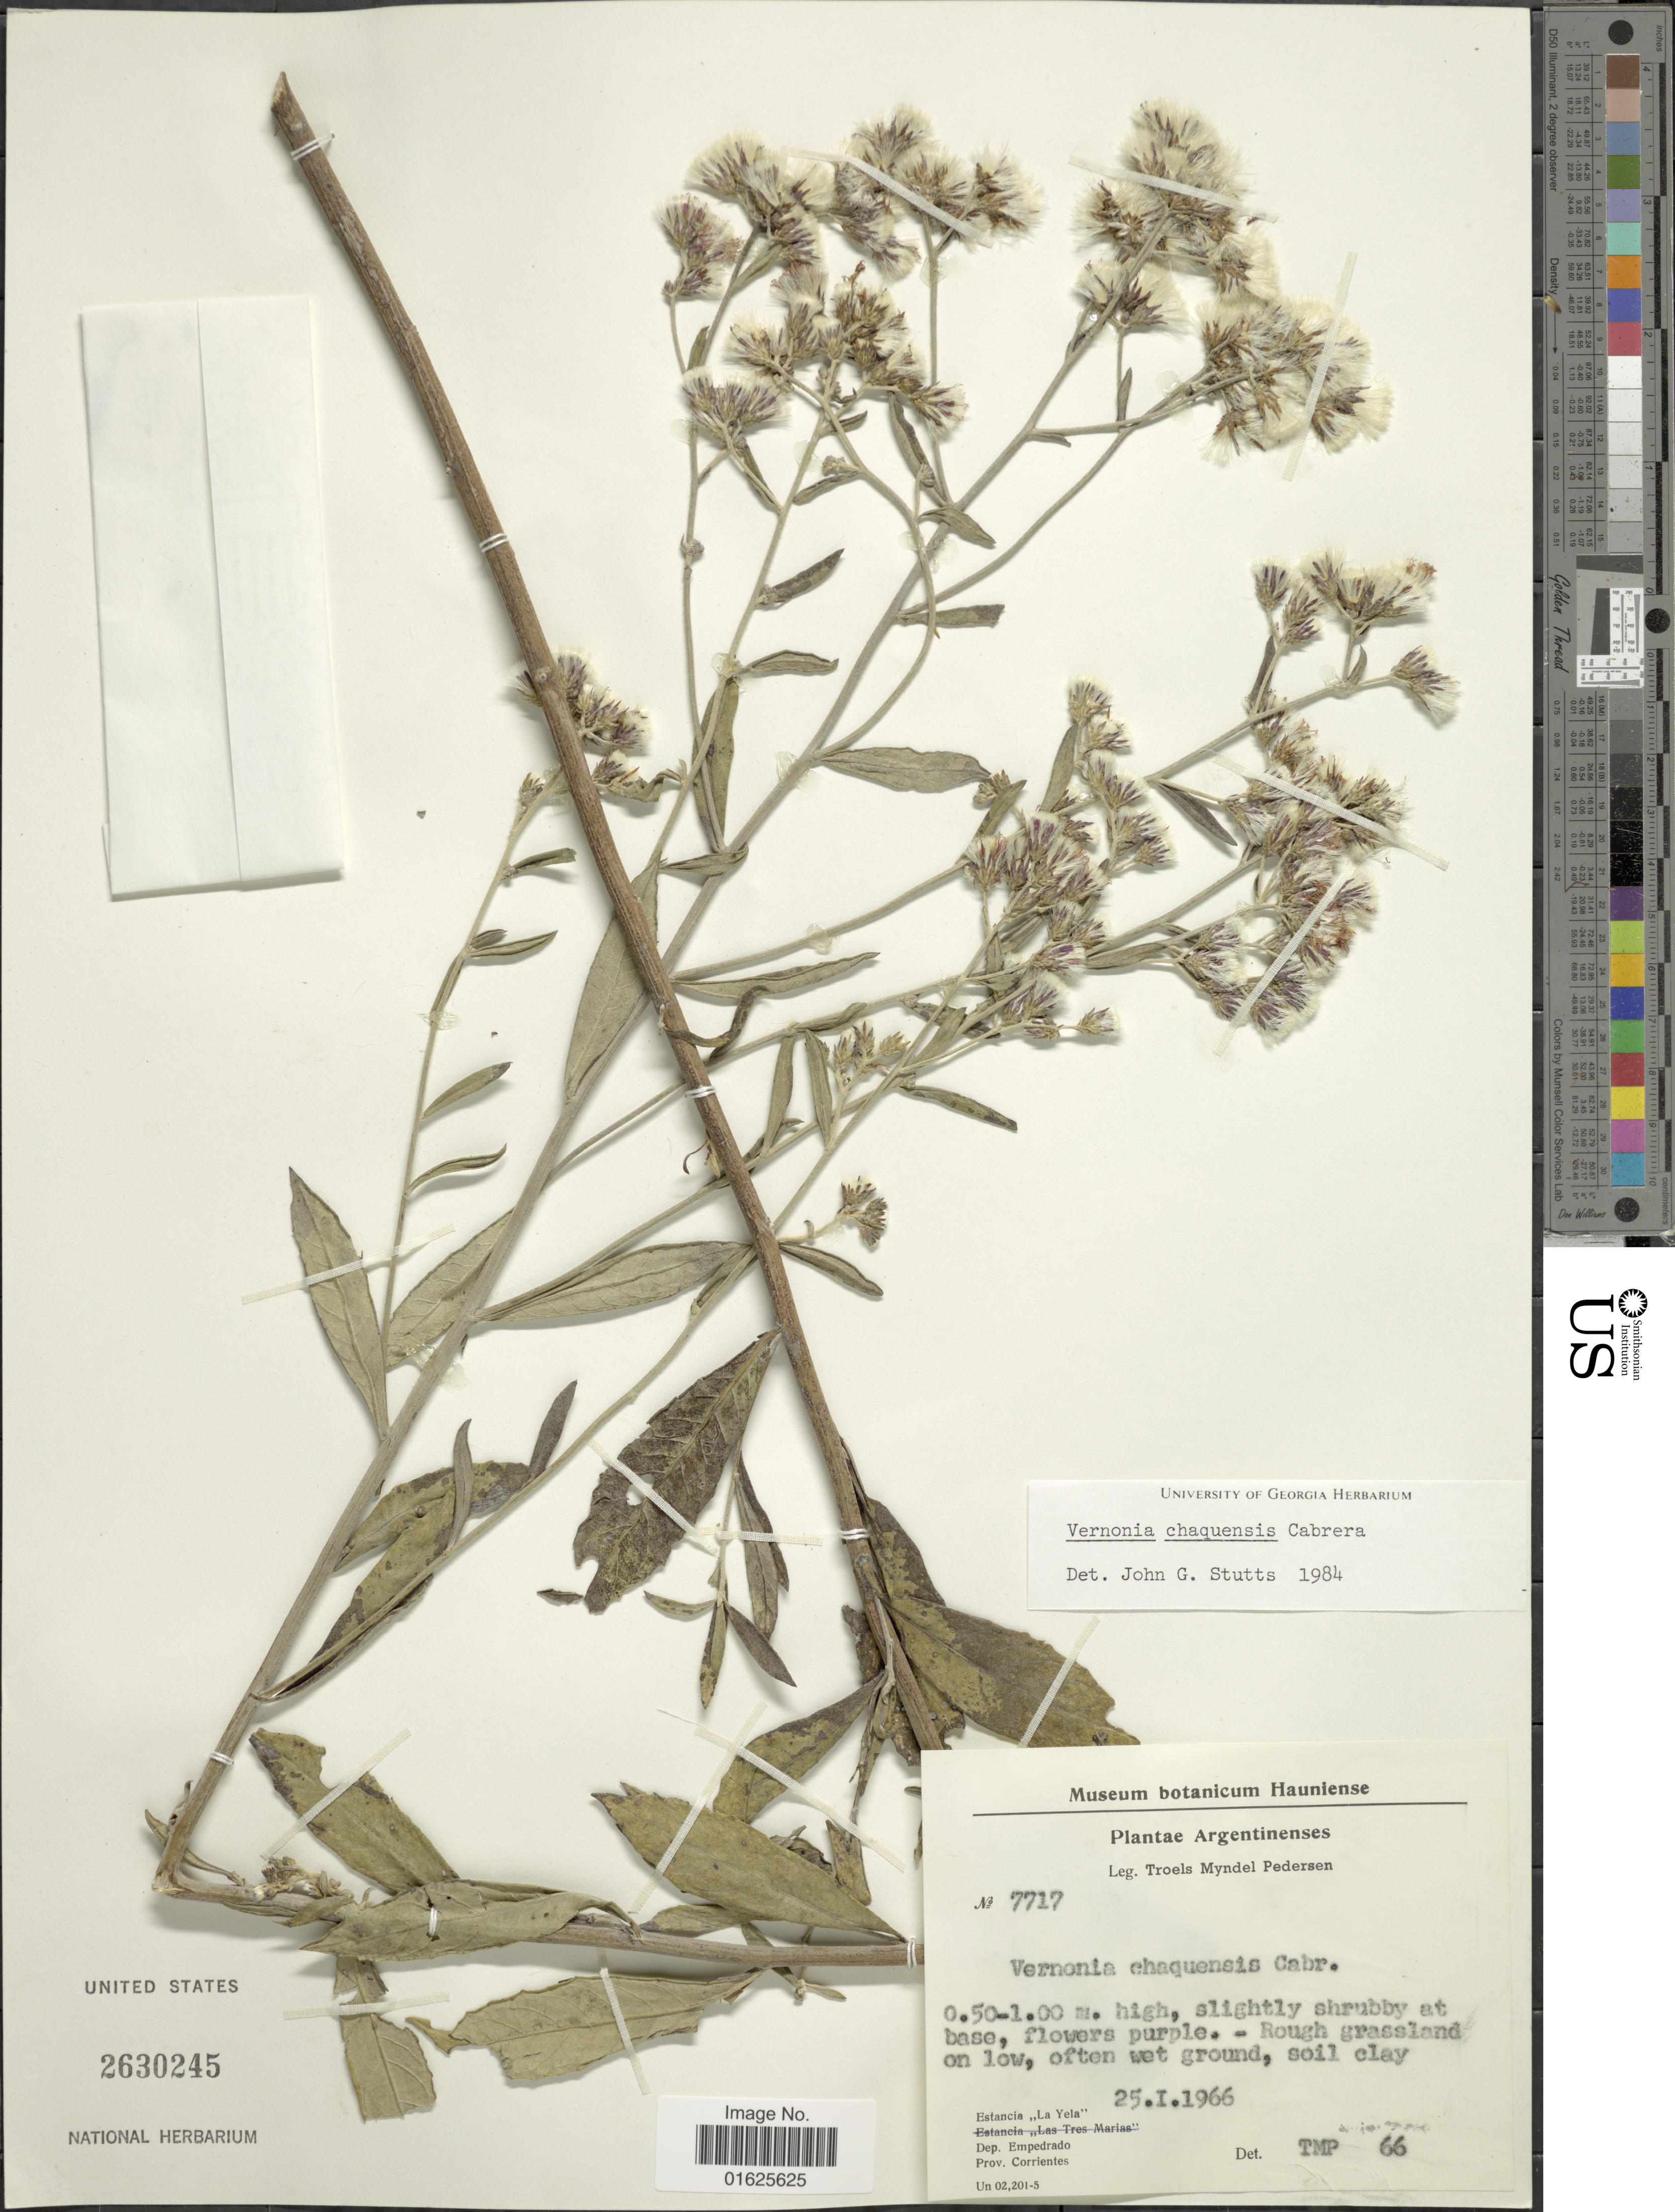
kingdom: Plantae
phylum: Tracheophyta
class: Magnoliopsida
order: Asterales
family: Asteraceae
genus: Vernonanthura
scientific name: Vernonanthura chaquensis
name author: (Cabrera) H. Rob.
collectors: T. Pederson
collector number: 7717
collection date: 1966-01-25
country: Argentina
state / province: Corrientes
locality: Estancia "La Yela", Dep. Empedrado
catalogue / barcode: US 2630245